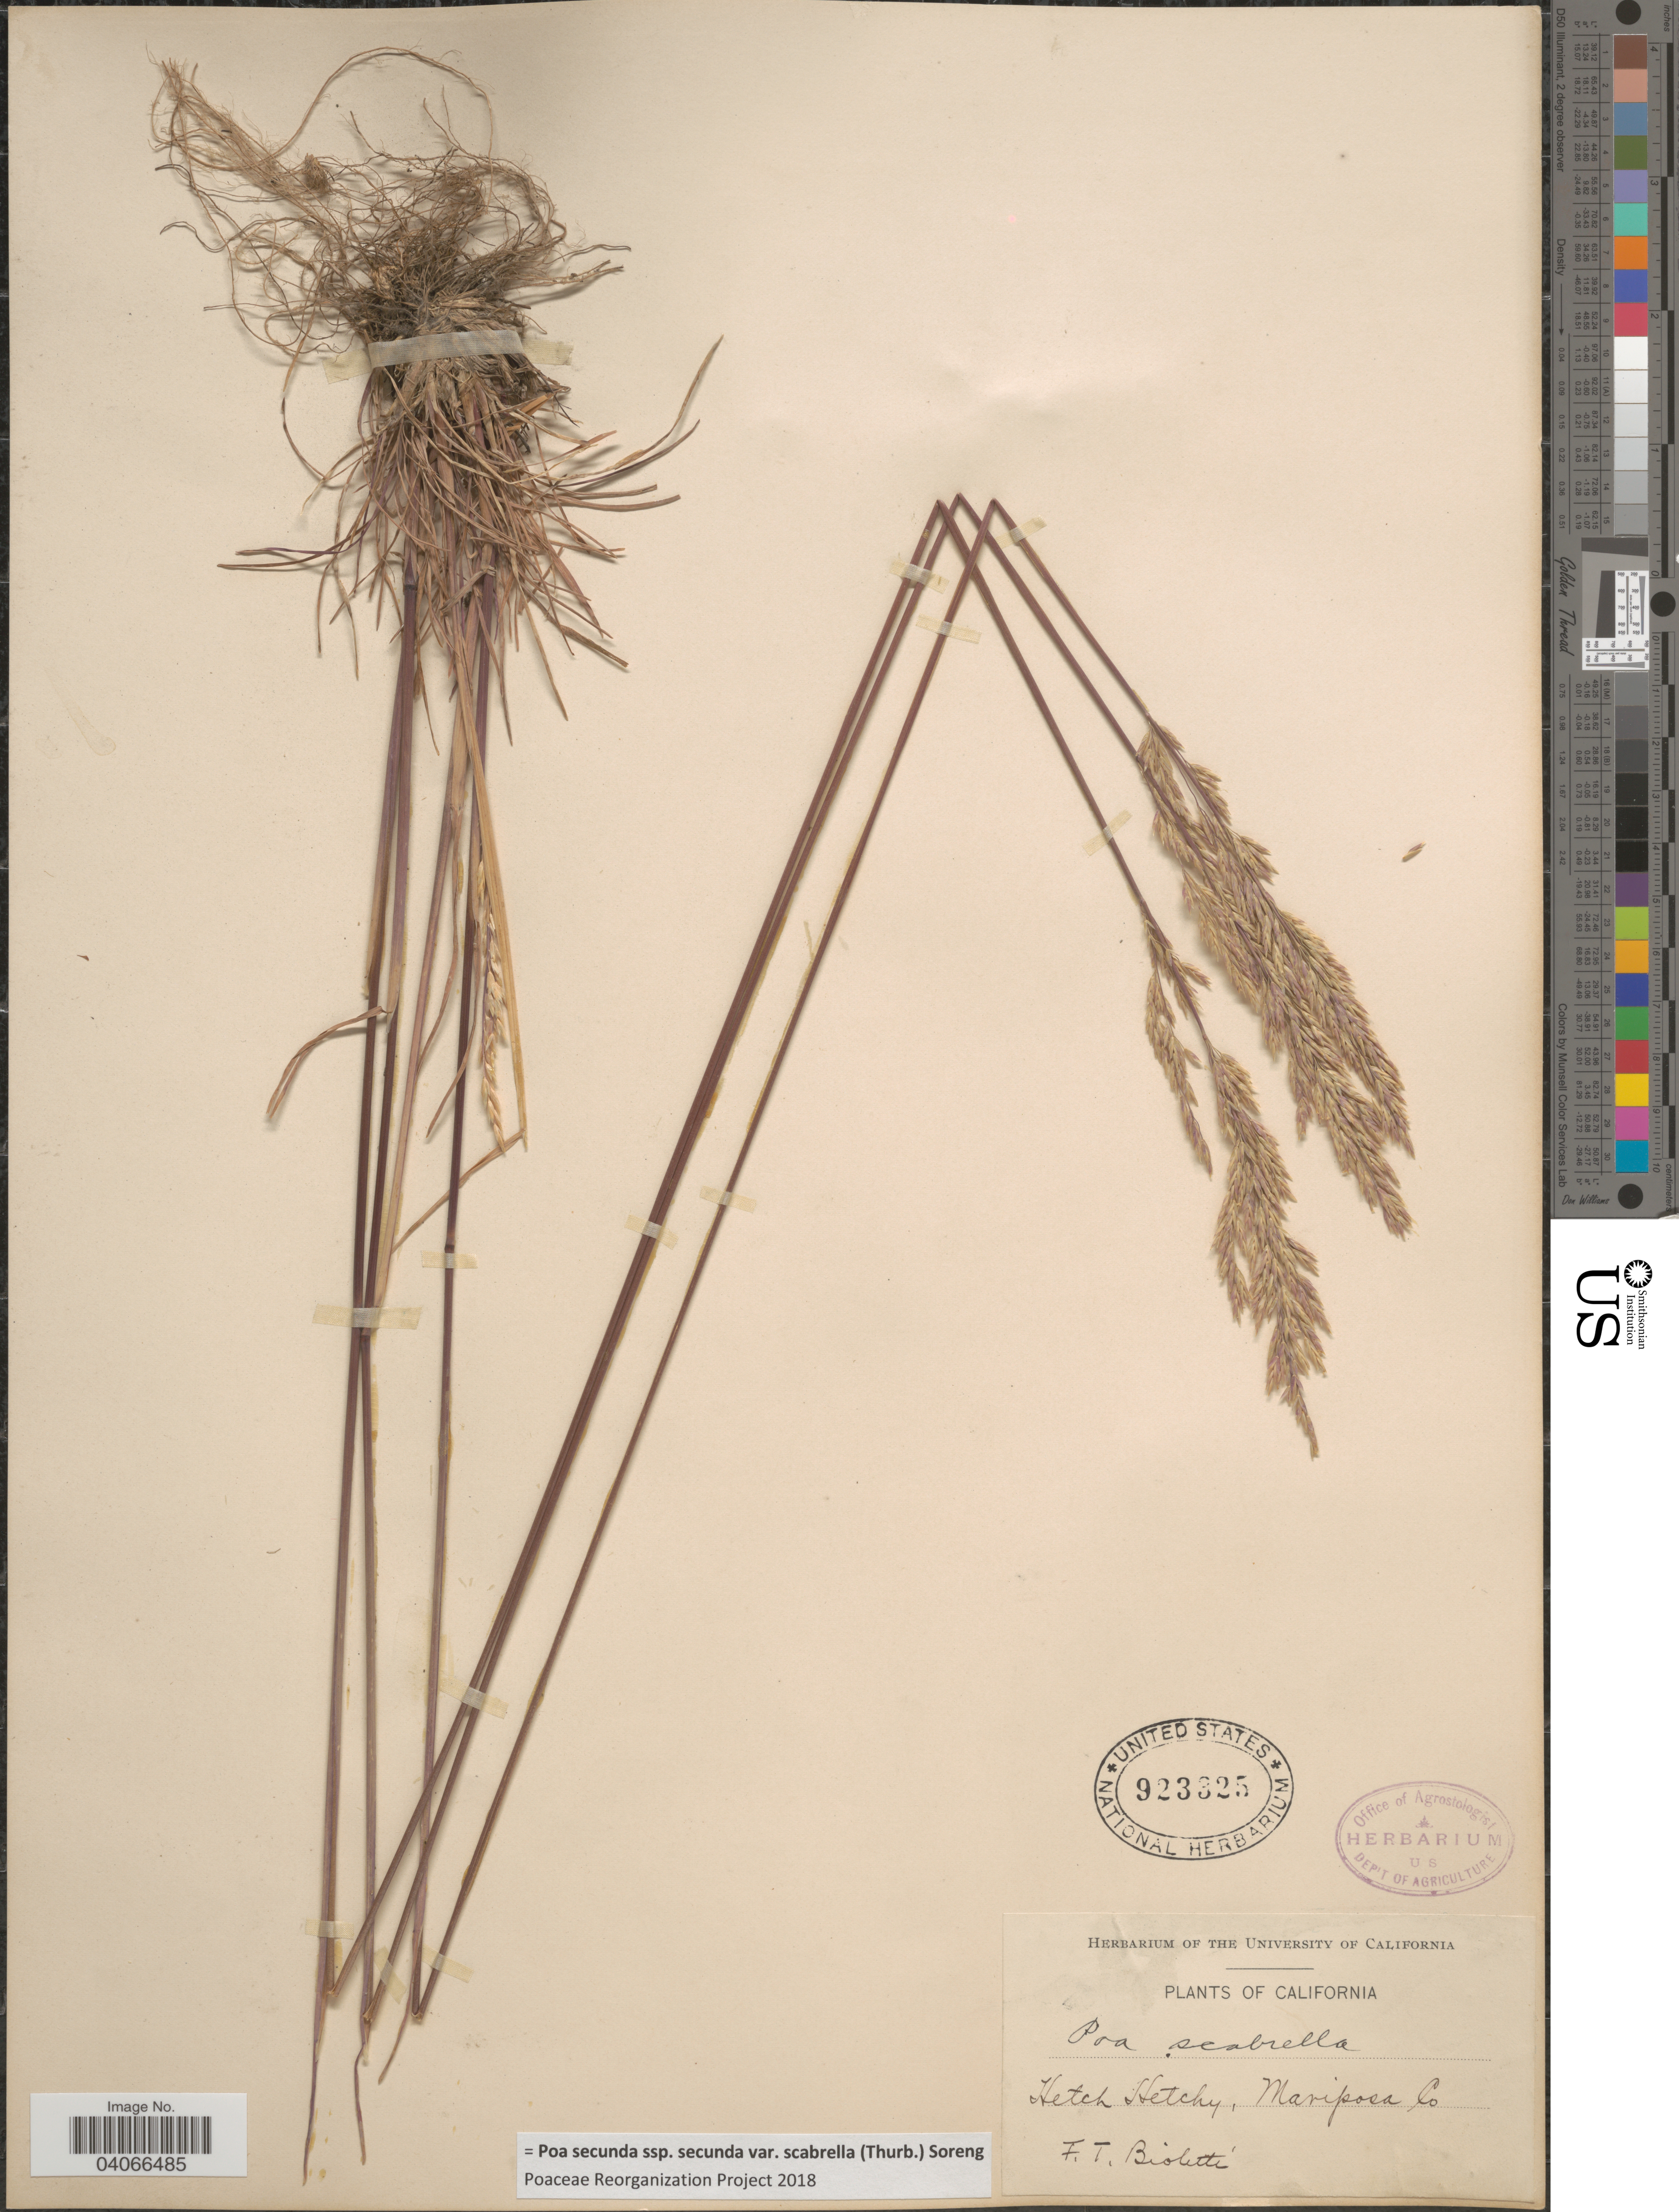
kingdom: Plantae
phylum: Tracheophyta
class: Liliopsida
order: Poales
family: Poaceae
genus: Poa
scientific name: Poa secunda subsp. secunda var. scabrella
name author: (Thurb.) Soreng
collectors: F. T. Bioletti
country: United States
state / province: California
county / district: Mariposa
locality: Hetch Hetchy, Mariposa Co.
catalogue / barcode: US 923325